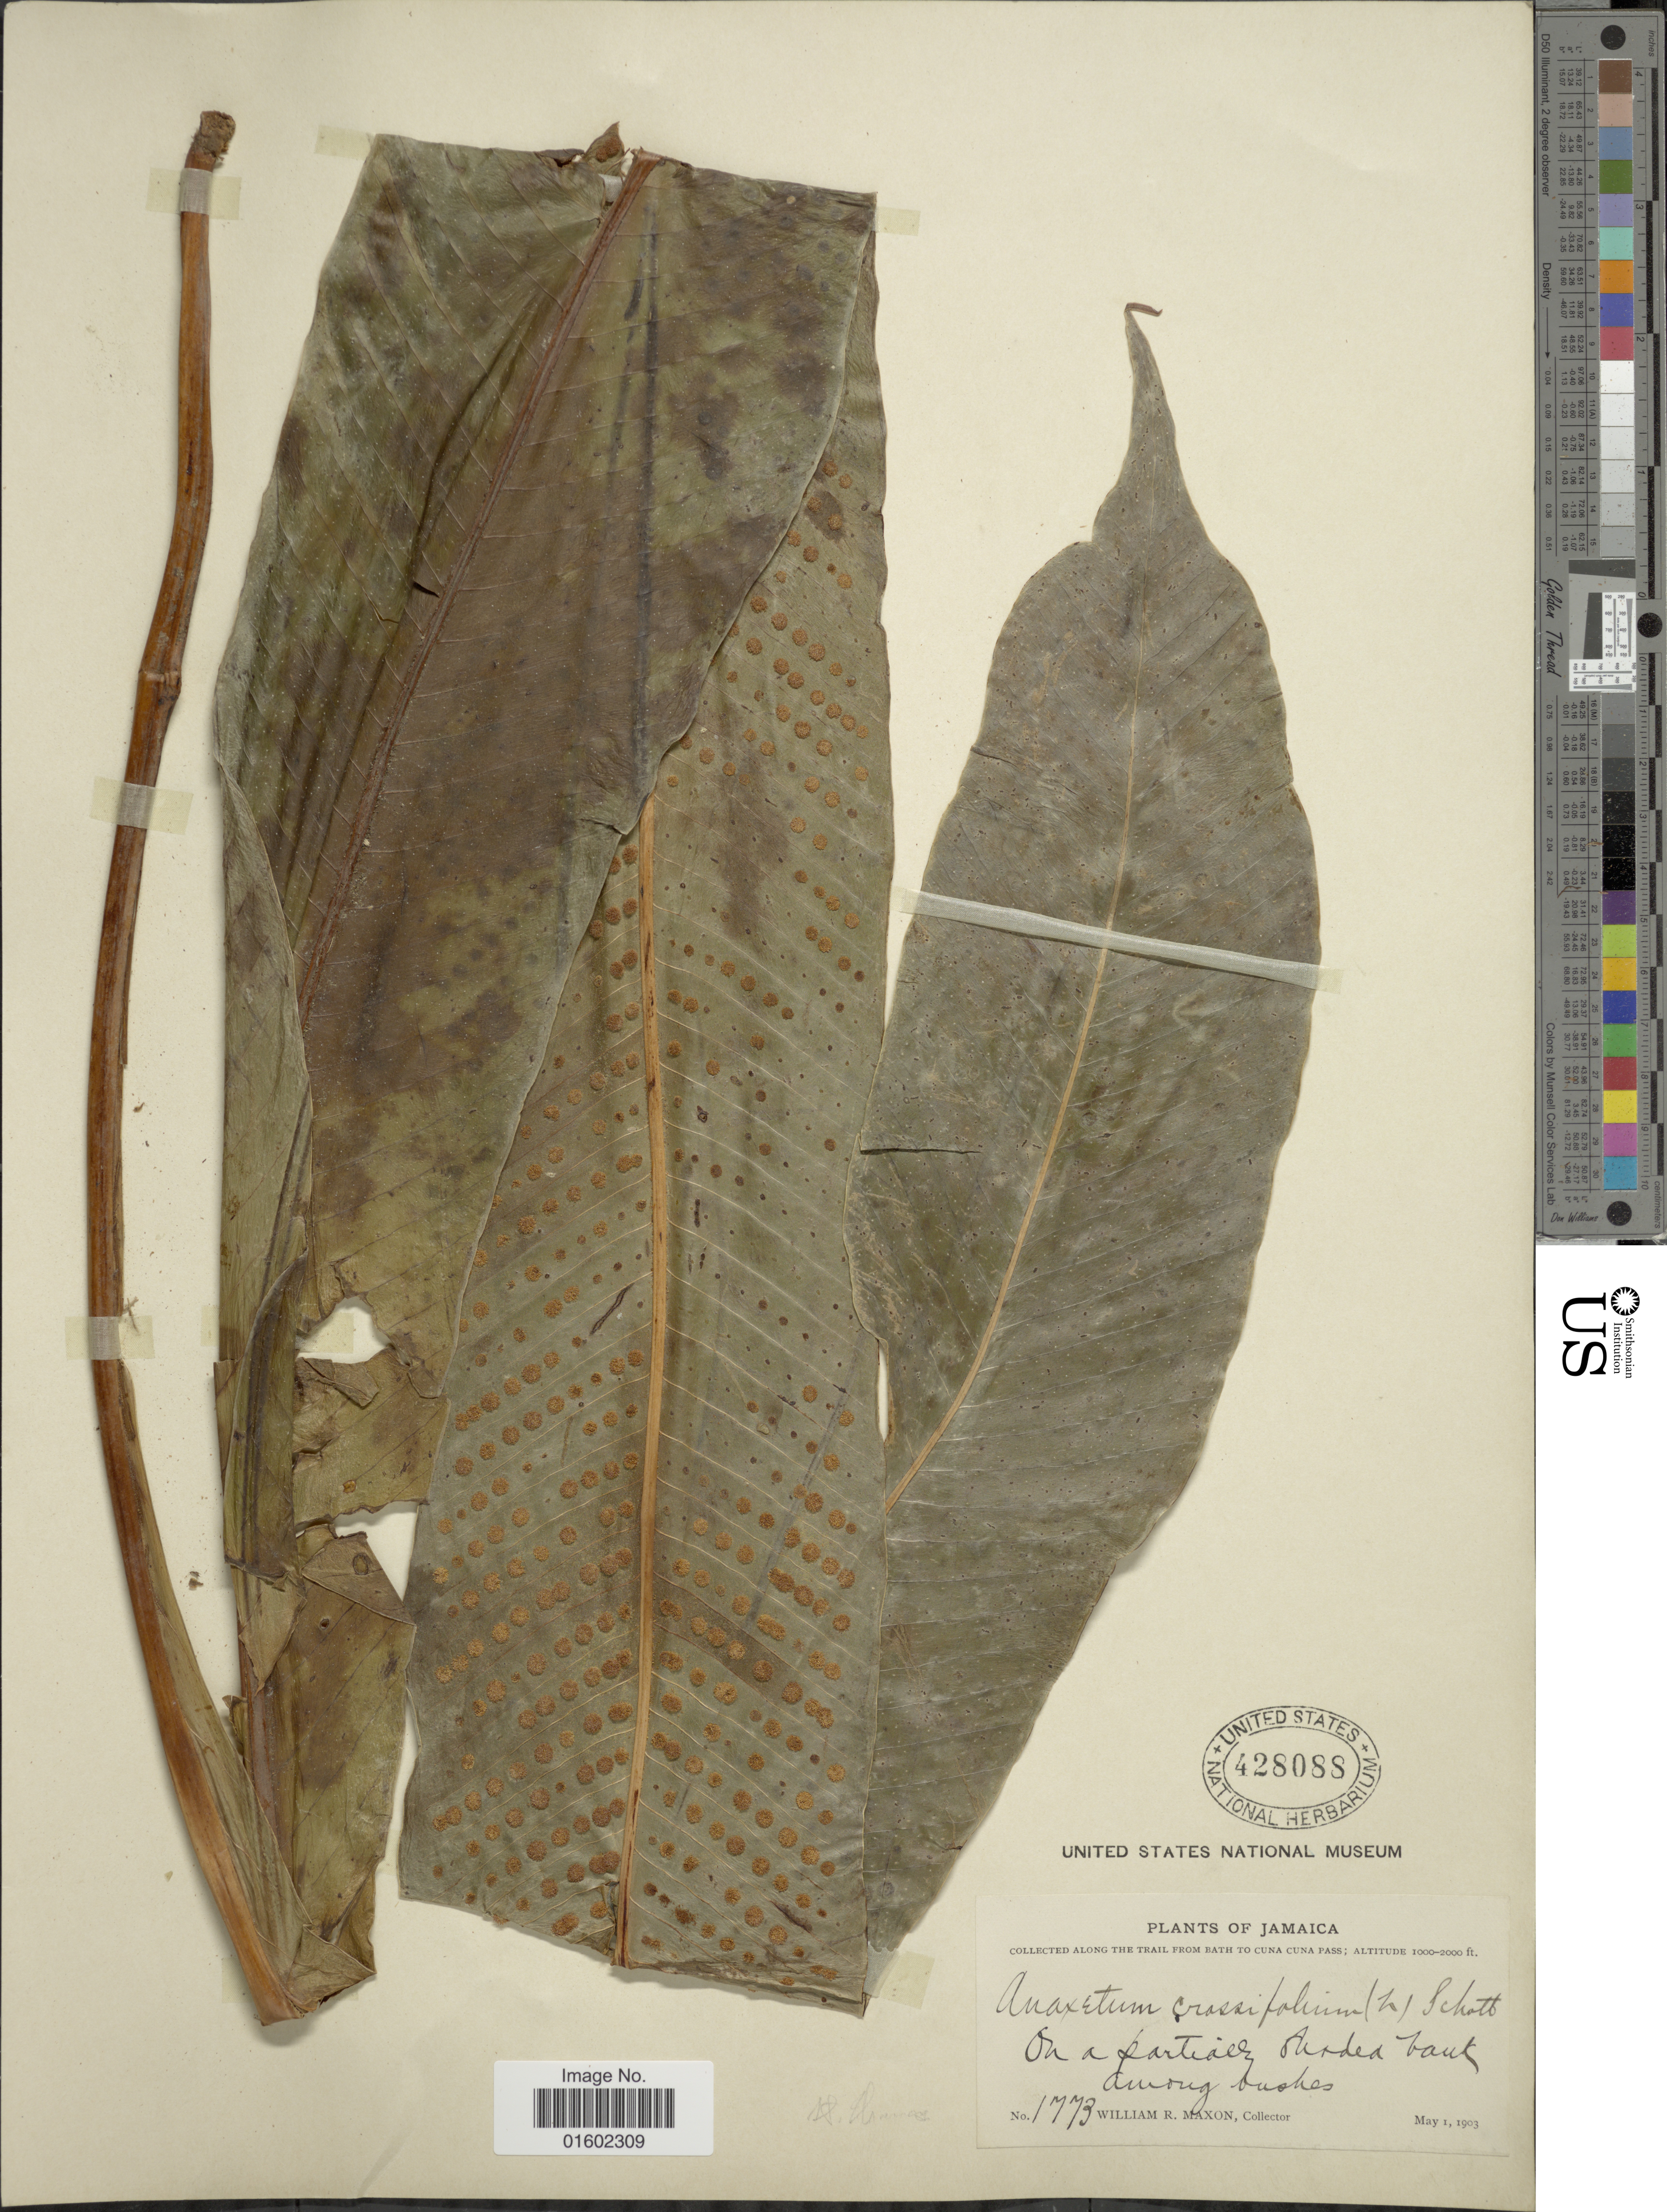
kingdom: Plantae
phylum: Tracheophyta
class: Polypodiopsida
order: Polypodiales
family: Polypodiaceae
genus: Niphidium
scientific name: Niphidium crassifolium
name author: (L.) Lellinger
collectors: W. R. Maxon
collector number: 1773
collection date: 1903-05-01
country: Jamaica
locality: Along the Trail from Bath to Cuna Cuna Pass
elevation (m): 305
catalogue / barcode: US 428088